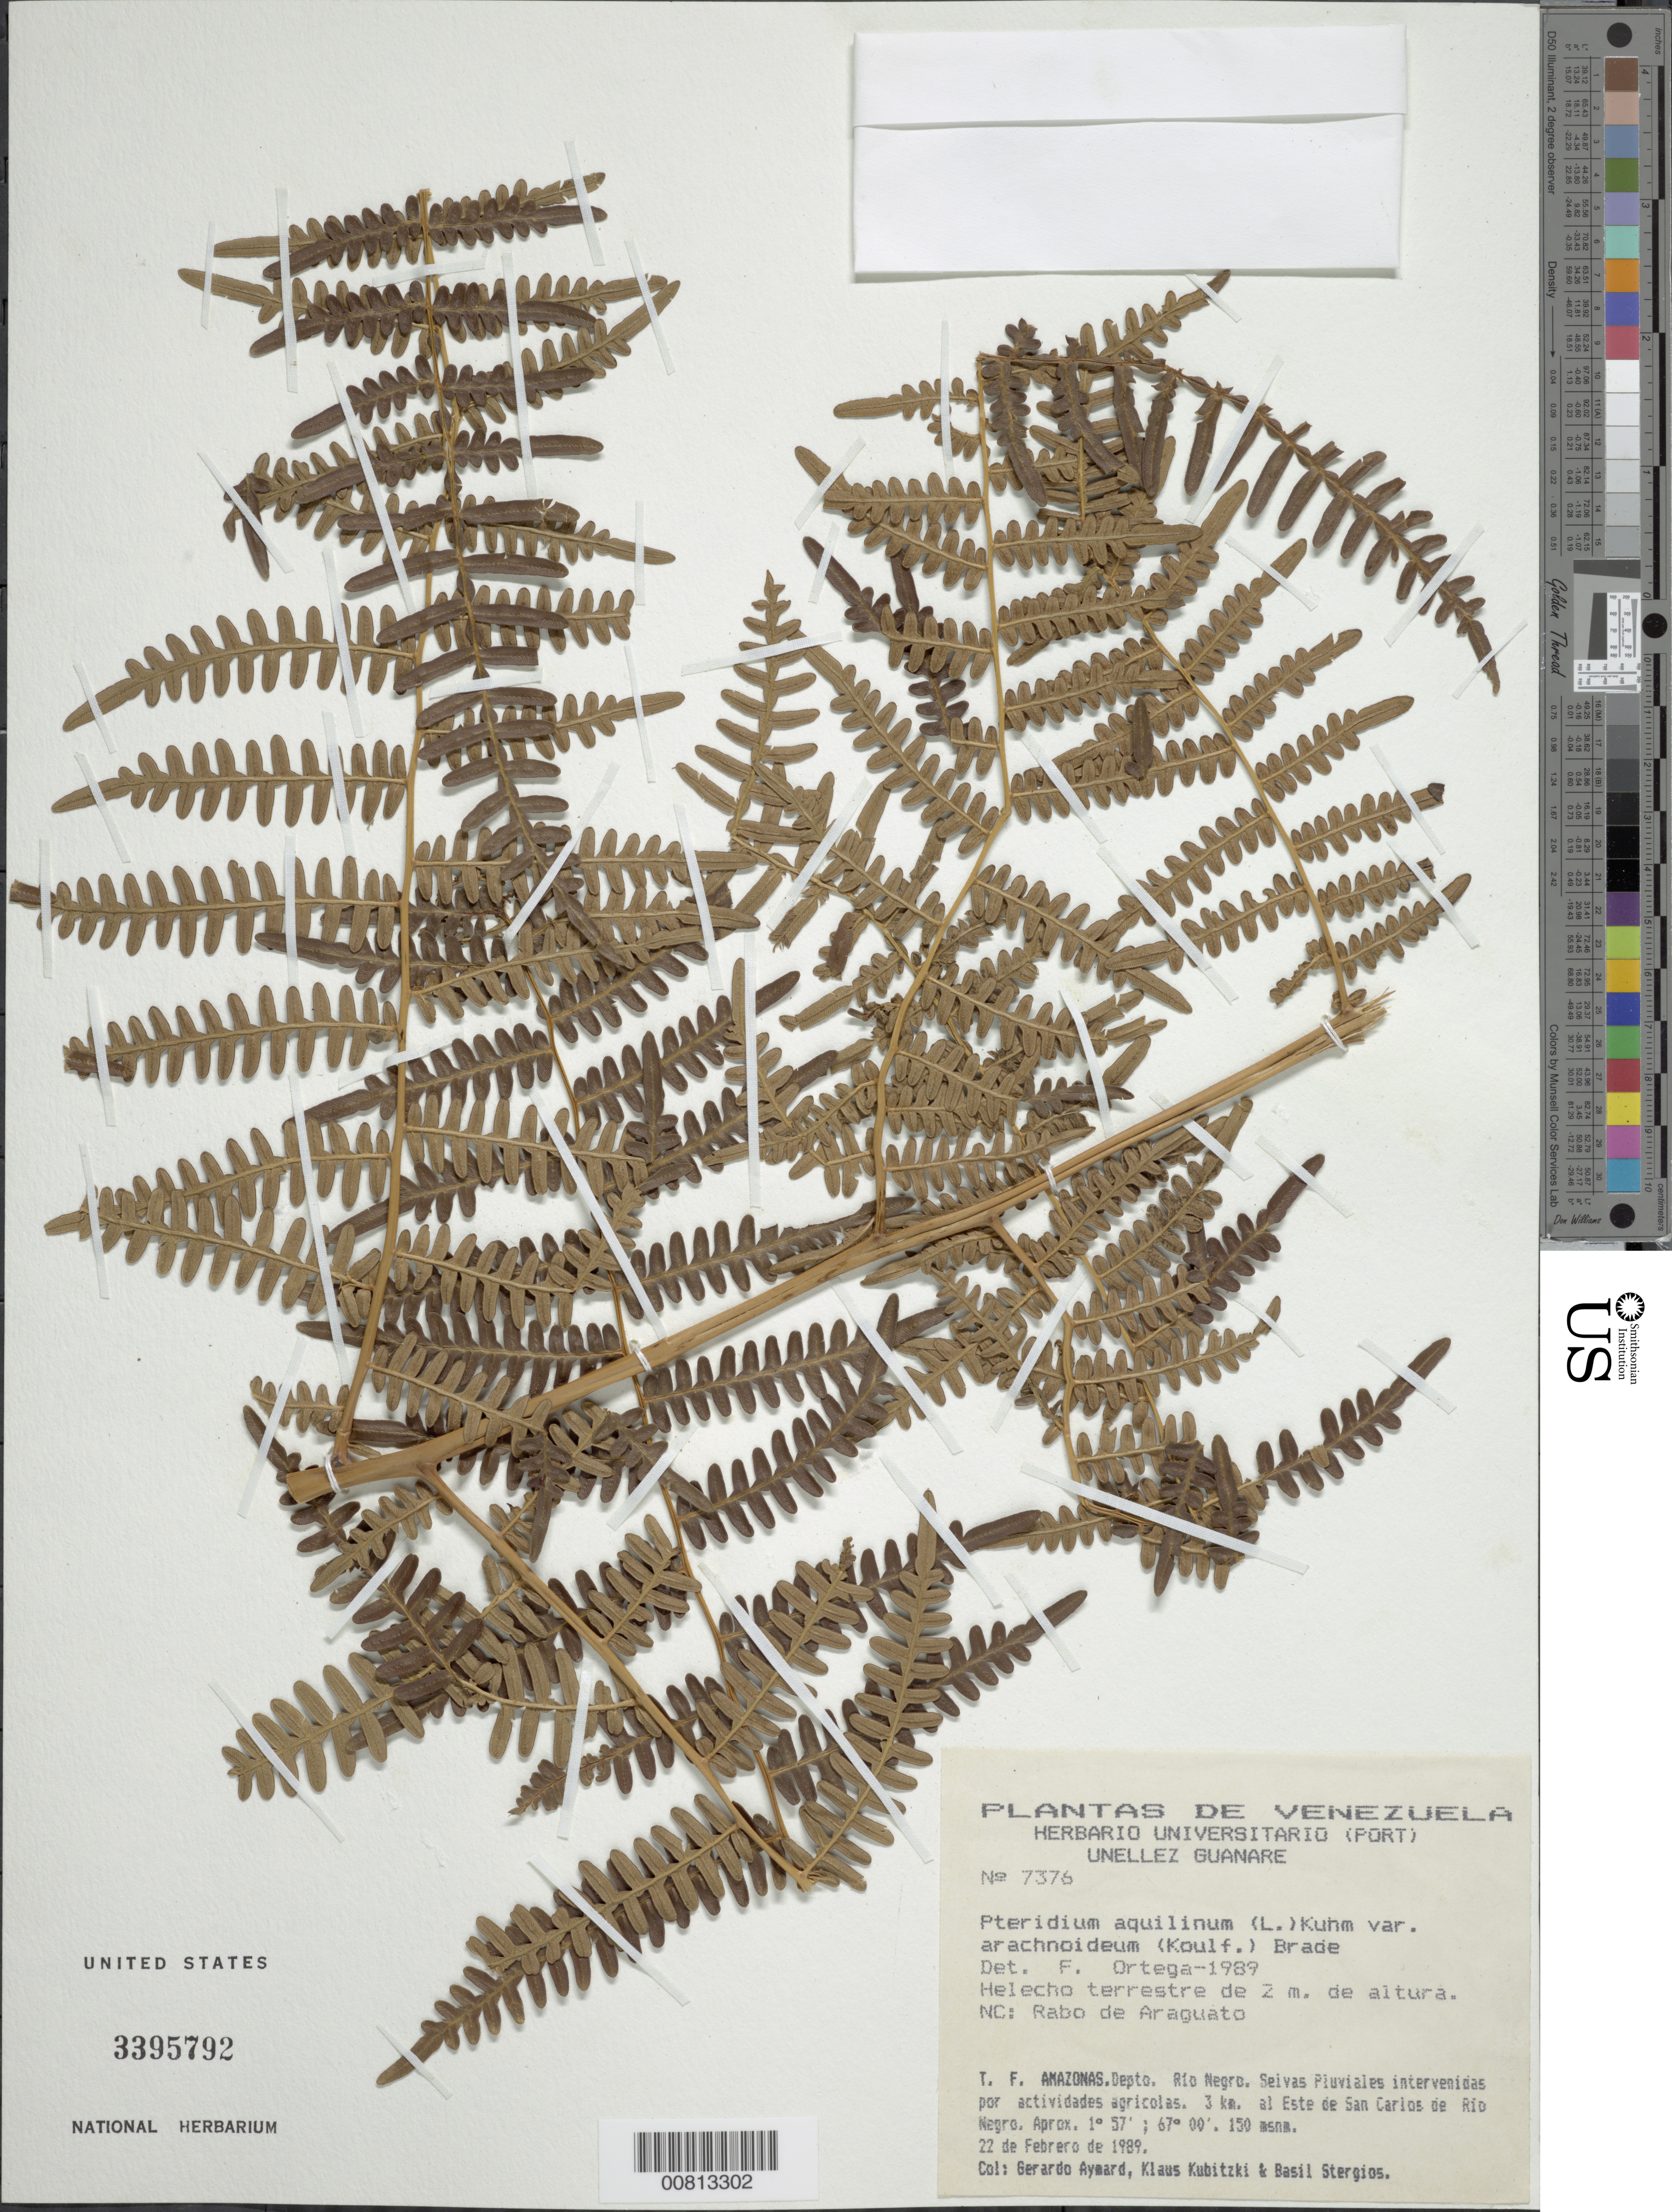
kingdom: Plantae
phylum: Tracheophyta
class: Polypodiopsida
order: Polypodiales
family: Dennstaedtiaceae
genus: Pteridium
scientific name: Pteridium aquilinum var. arachnoideum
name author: (Kaulf.) Herter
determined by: Ortega, F. J., Director (PORT), BioCentro-UNELLEZ (VENEZUELA)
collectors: G. A. Aymard, K. Kubitzki & B. G. Stergios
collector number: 7376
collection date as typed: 22-Feb-89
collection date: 1989-02-22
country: Venezuela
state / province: Amazonas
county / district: Río Negro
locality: San Carlos de río Negro, 3 km E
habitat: Selvas pluviales intervenidas por actividades agricolas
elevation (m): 150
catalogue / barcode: US 3395792